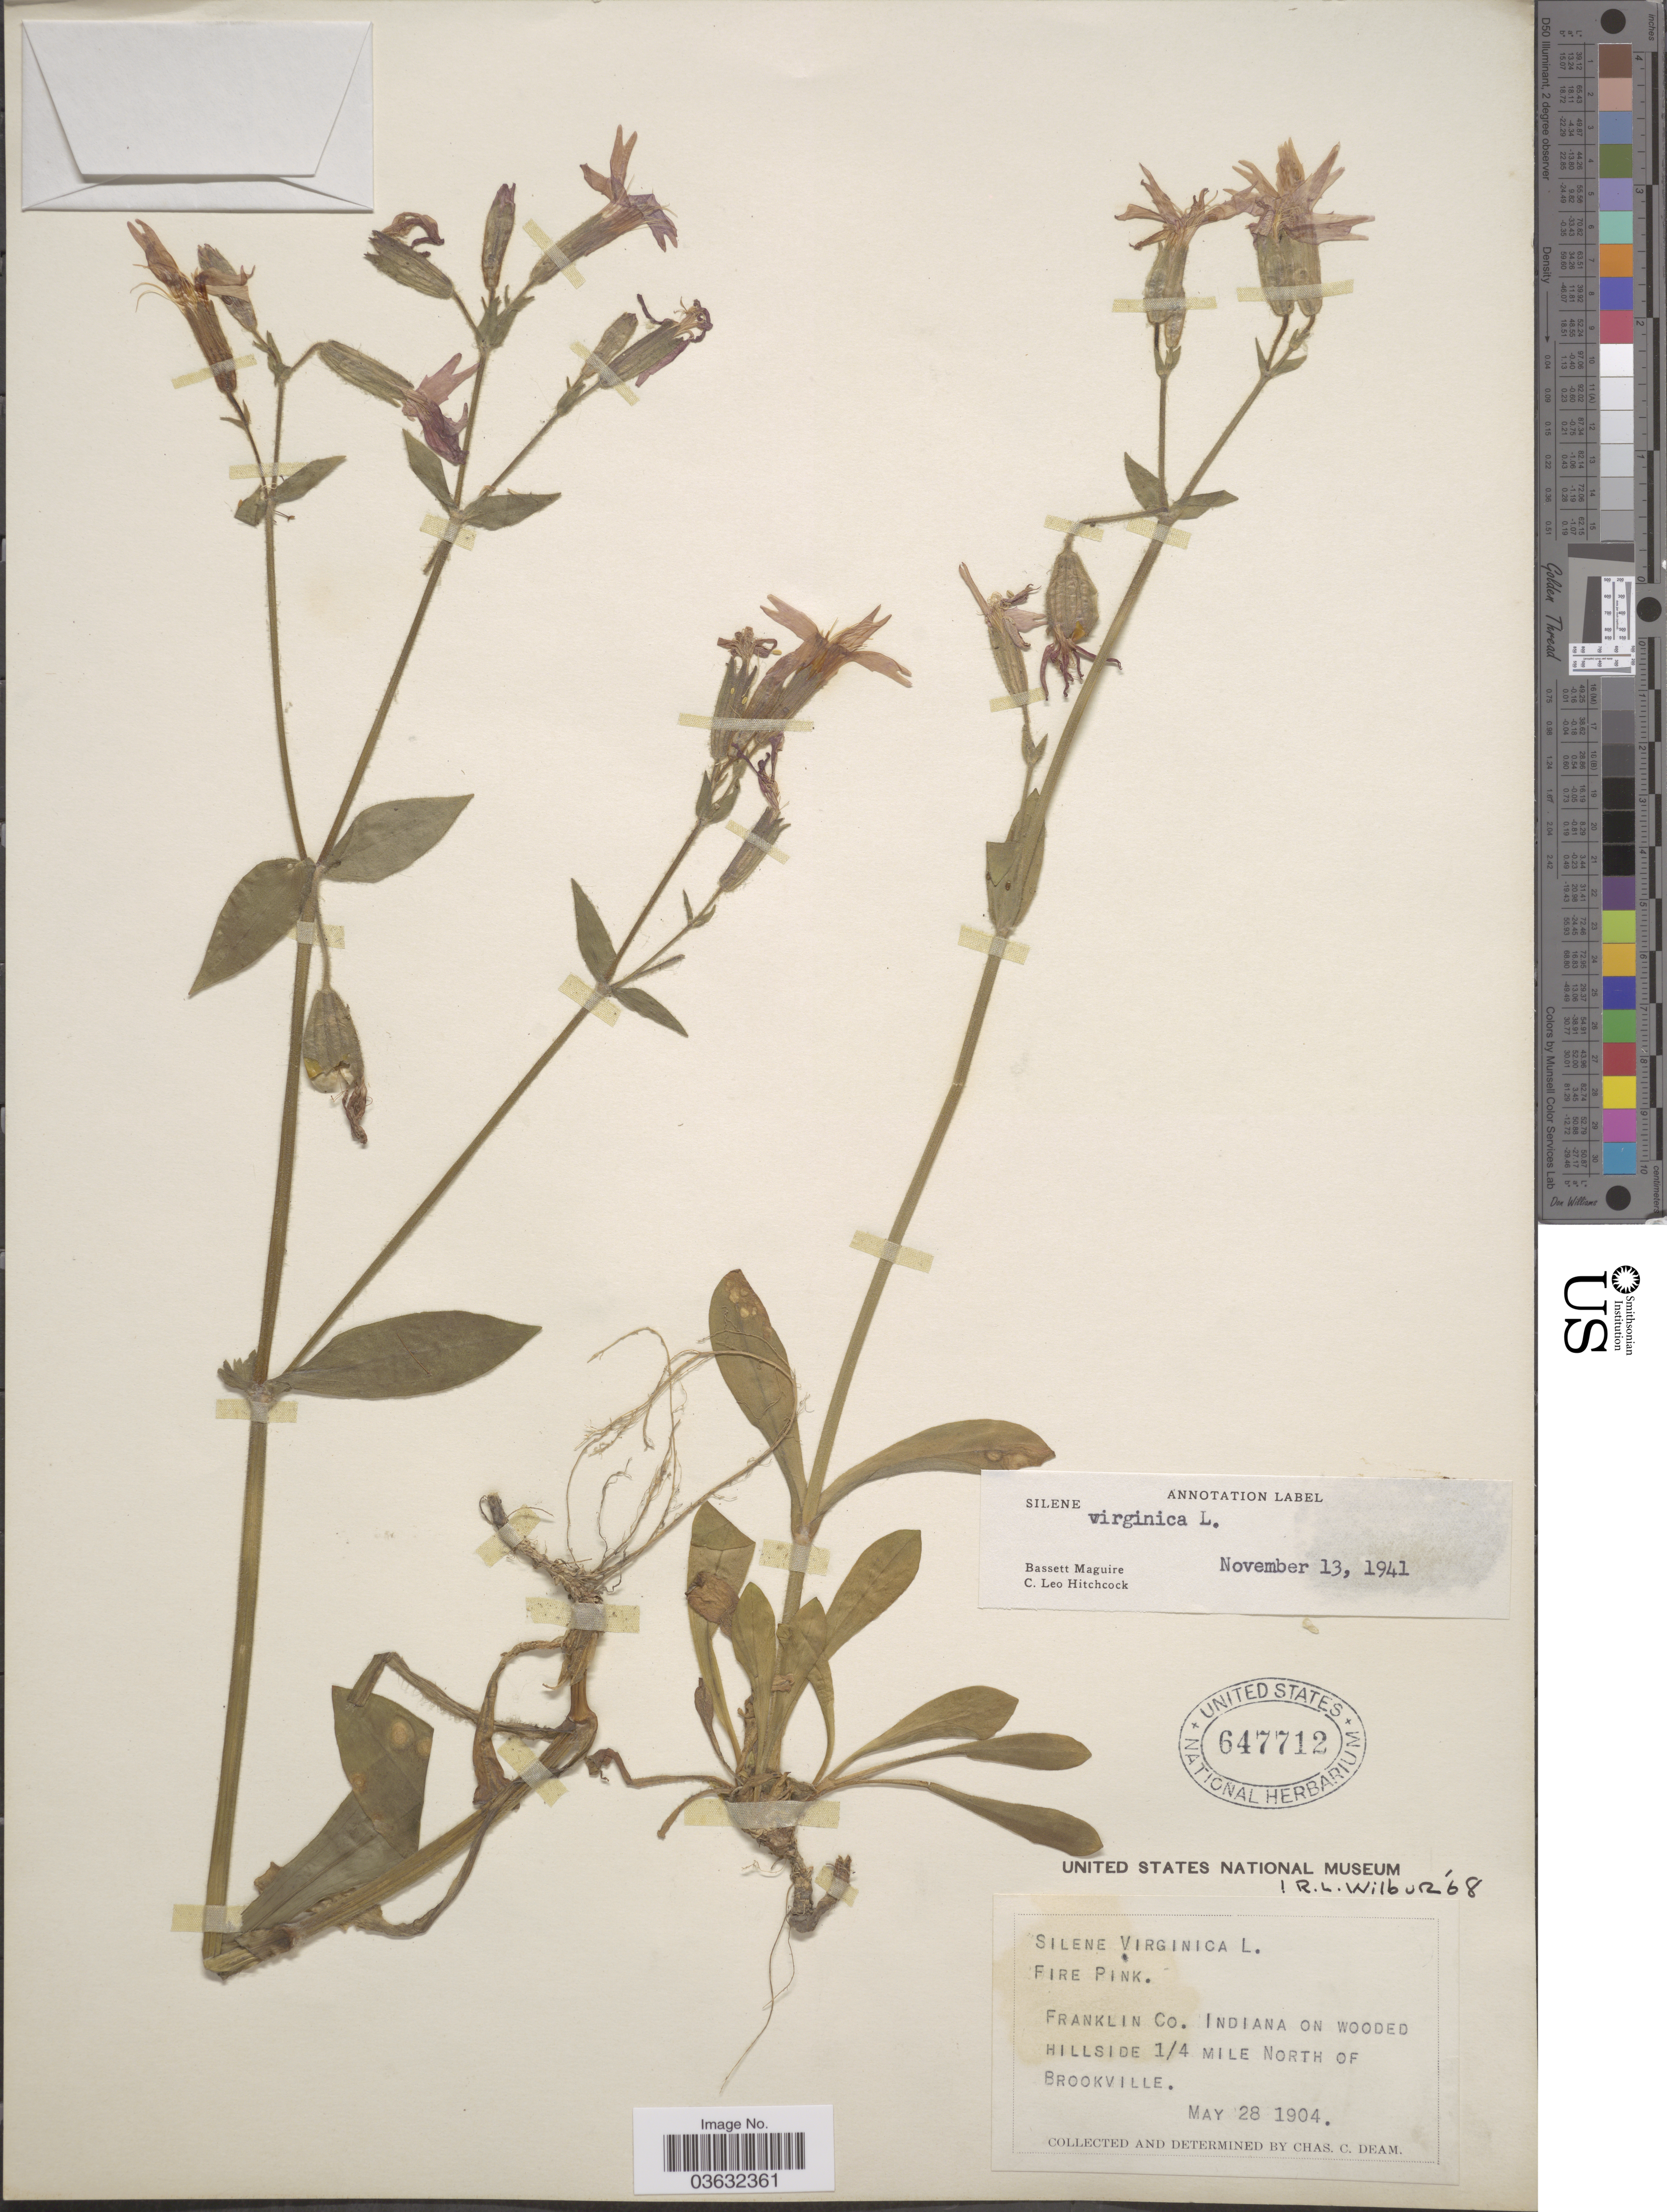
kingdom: Plantae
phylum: Tracheophyta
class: Magnoliopsida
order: Caryophyllales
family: Caryophyllaceae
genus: Silene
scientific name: Silene virginica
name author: L.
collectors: C. C. Deam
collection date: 1904-05-28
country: United States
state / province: Indiana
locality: Franklin Co. Indiana on wooded hillside ¼ mile north of Brookville.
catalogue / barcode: US 647712